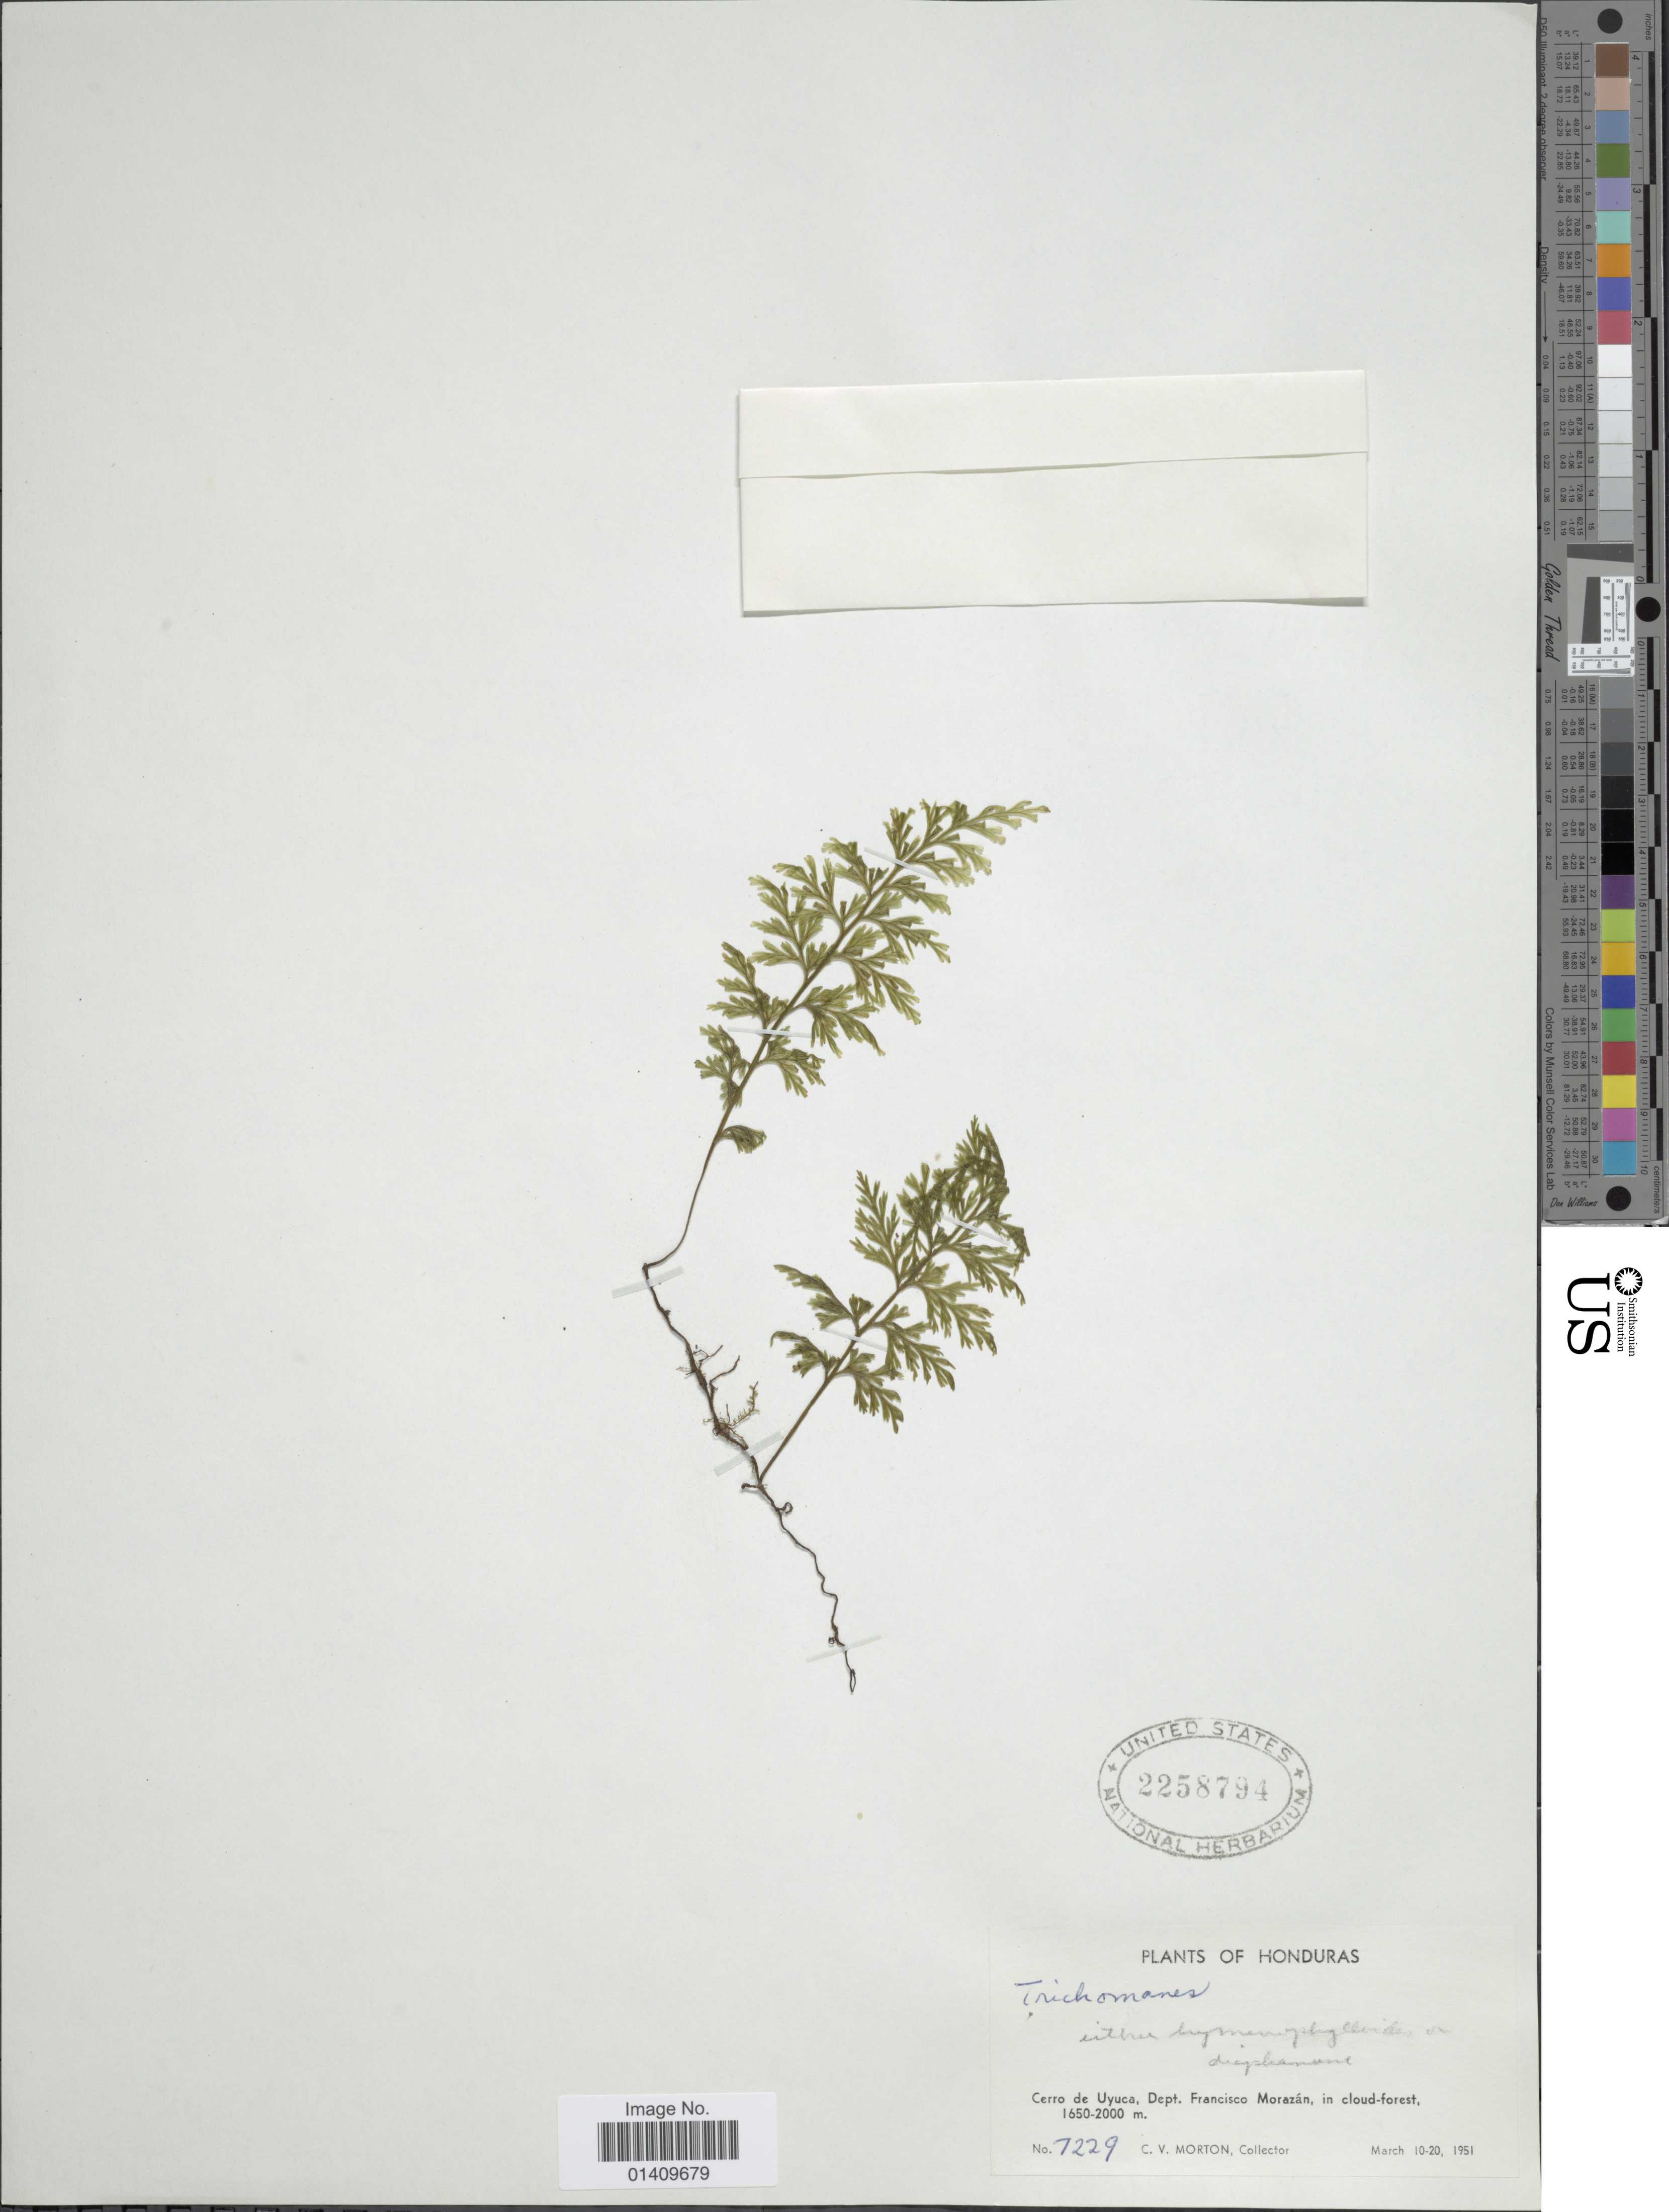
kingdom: Plantae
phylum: Tracheophyta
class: Polypodiopsida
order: Hymenophyllales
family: Hymenophyllaceae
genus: Polyphlebium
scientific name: Polyphlebium diaphanum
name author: (Kunth) Ebihara & Dubuisson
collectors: C. V. Morton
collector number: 7229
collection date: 1951-03-10/1951-03-20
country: Honduras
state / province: Fco. Morazán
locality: Cerro de Uyuca, dept. Francisco Morazan in cloud forest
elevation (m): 1650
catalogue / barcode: US 2258794